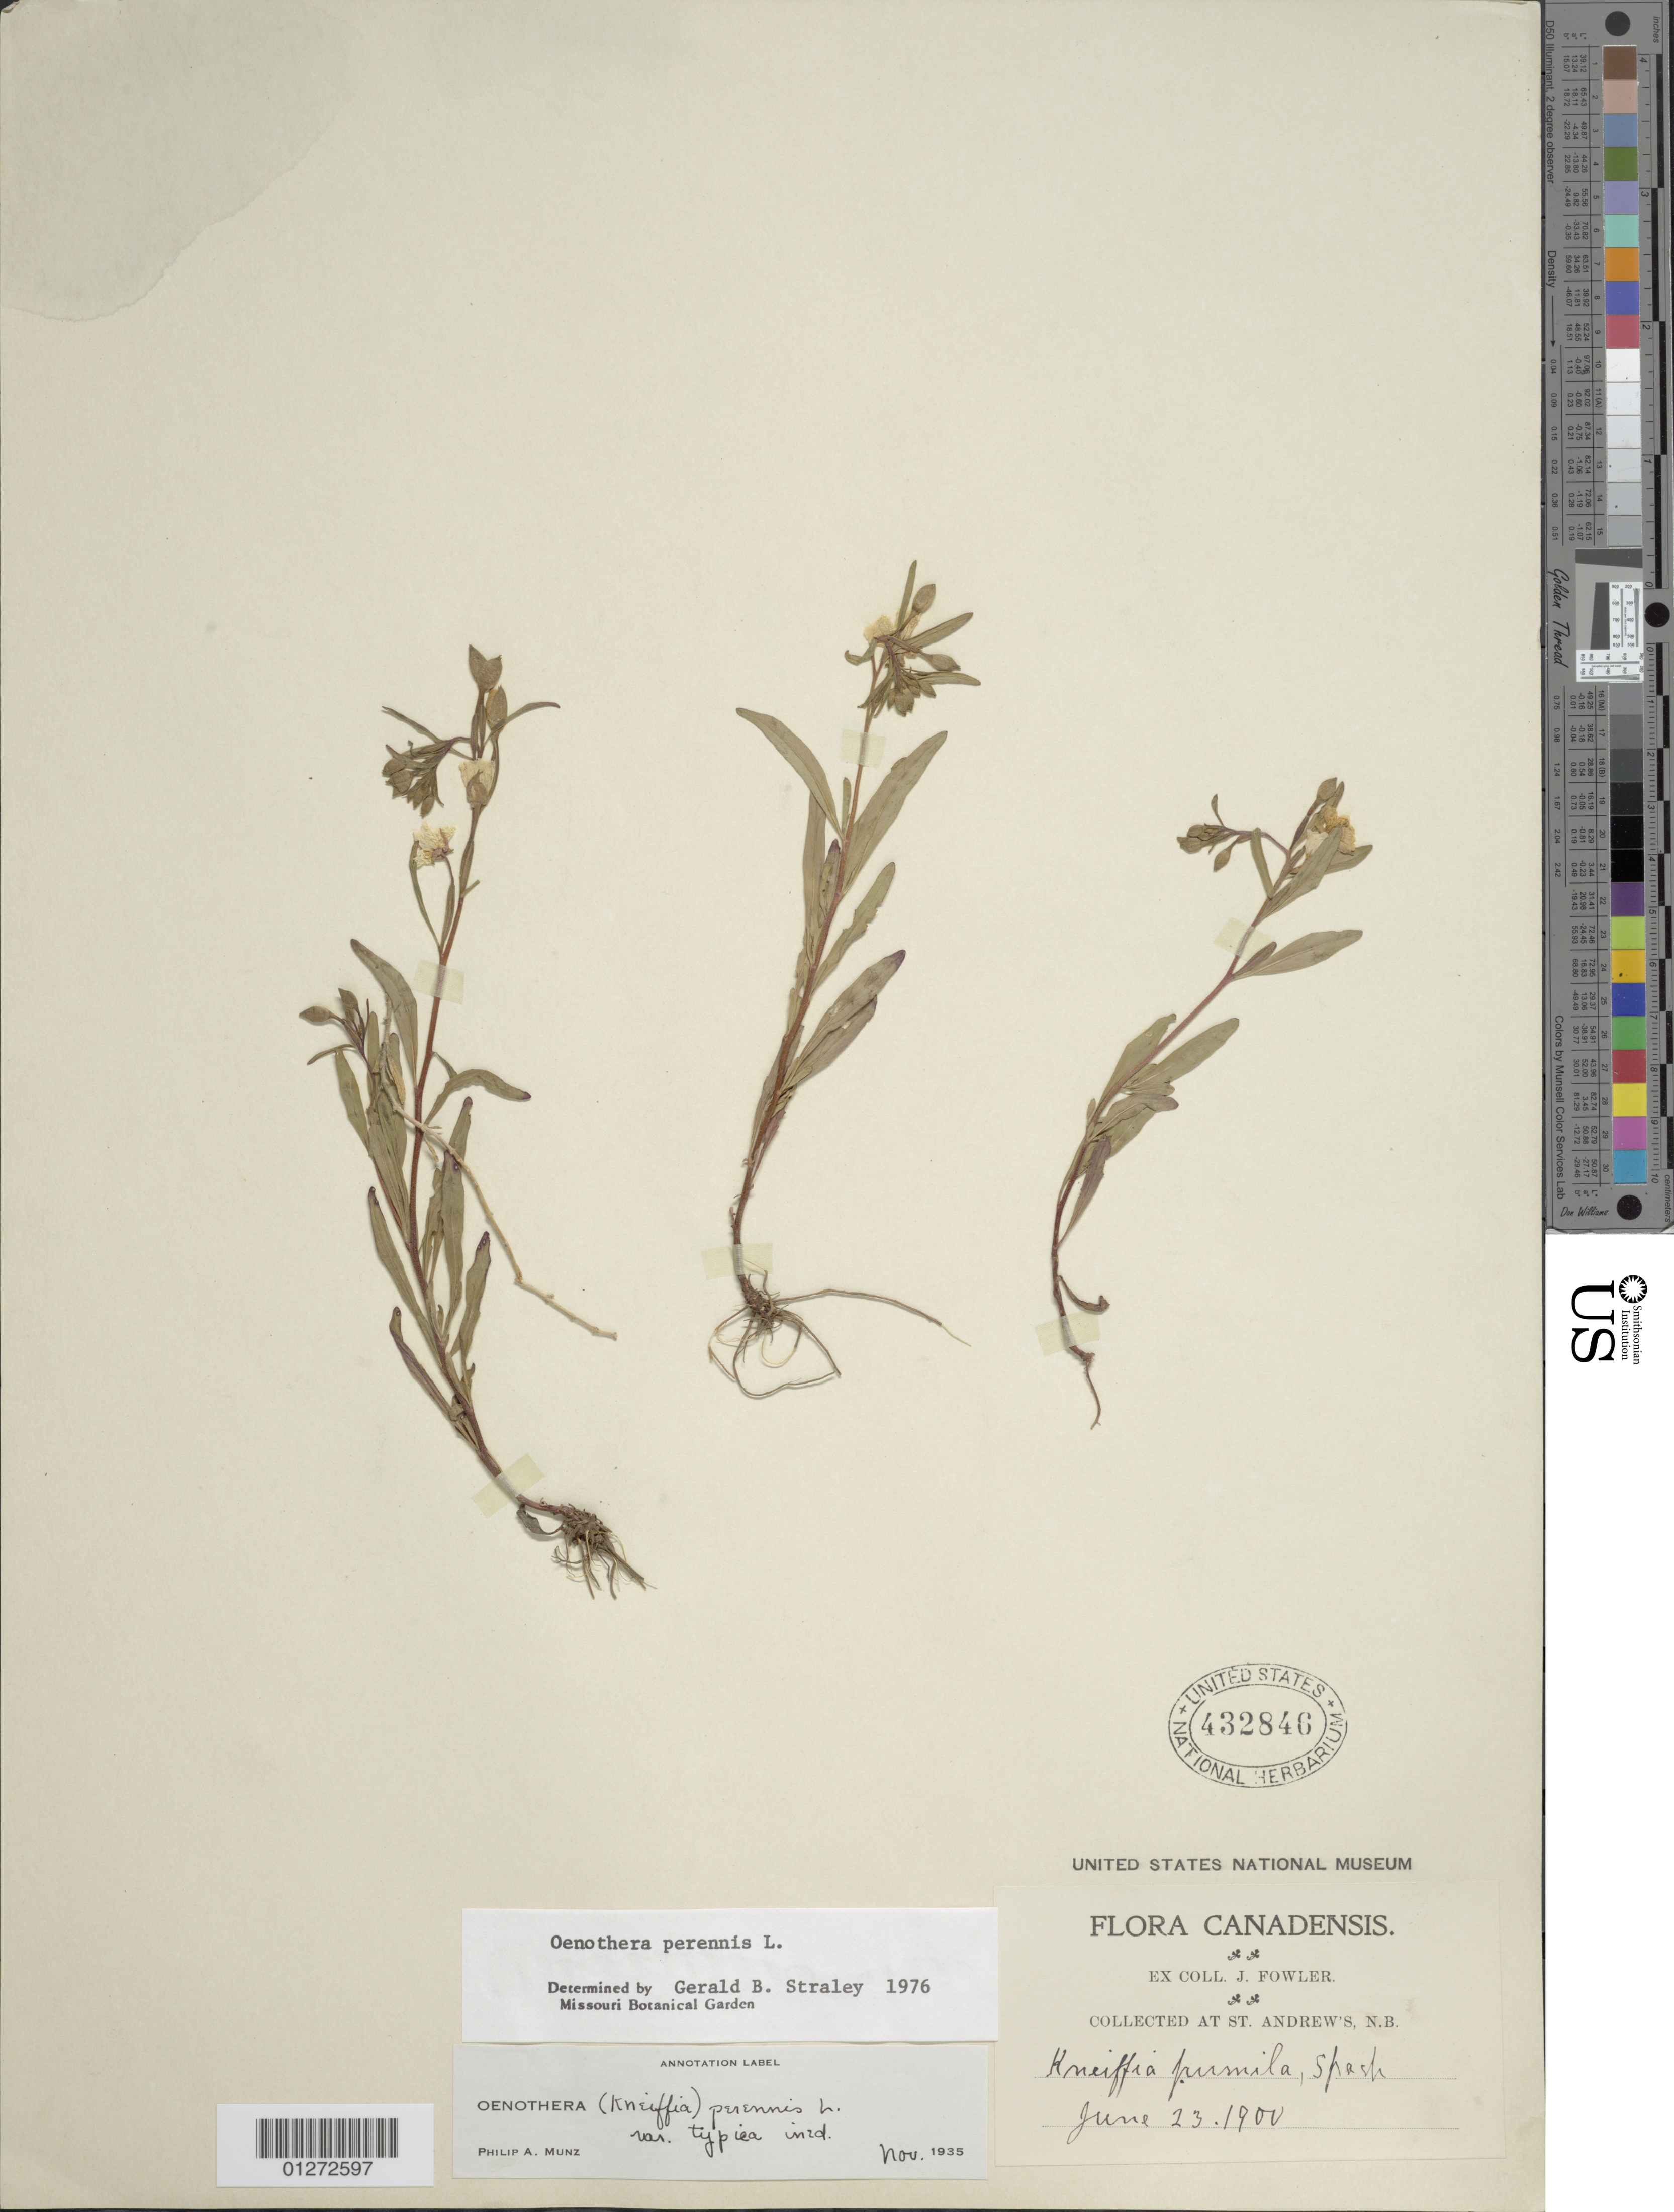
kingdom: Plantae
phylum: Tracheophyta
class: Magnoliopsida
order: Myrtales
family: Onagraceae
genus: Oenothera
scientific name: Oenothera perennis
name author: L.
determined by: Straley, G. B.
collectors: J. P. Fowler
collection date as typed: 23 Jun 1900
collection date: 1900-06-23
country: Canada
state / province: New Brunswick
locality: St. Andrew's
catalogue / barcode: US 432846